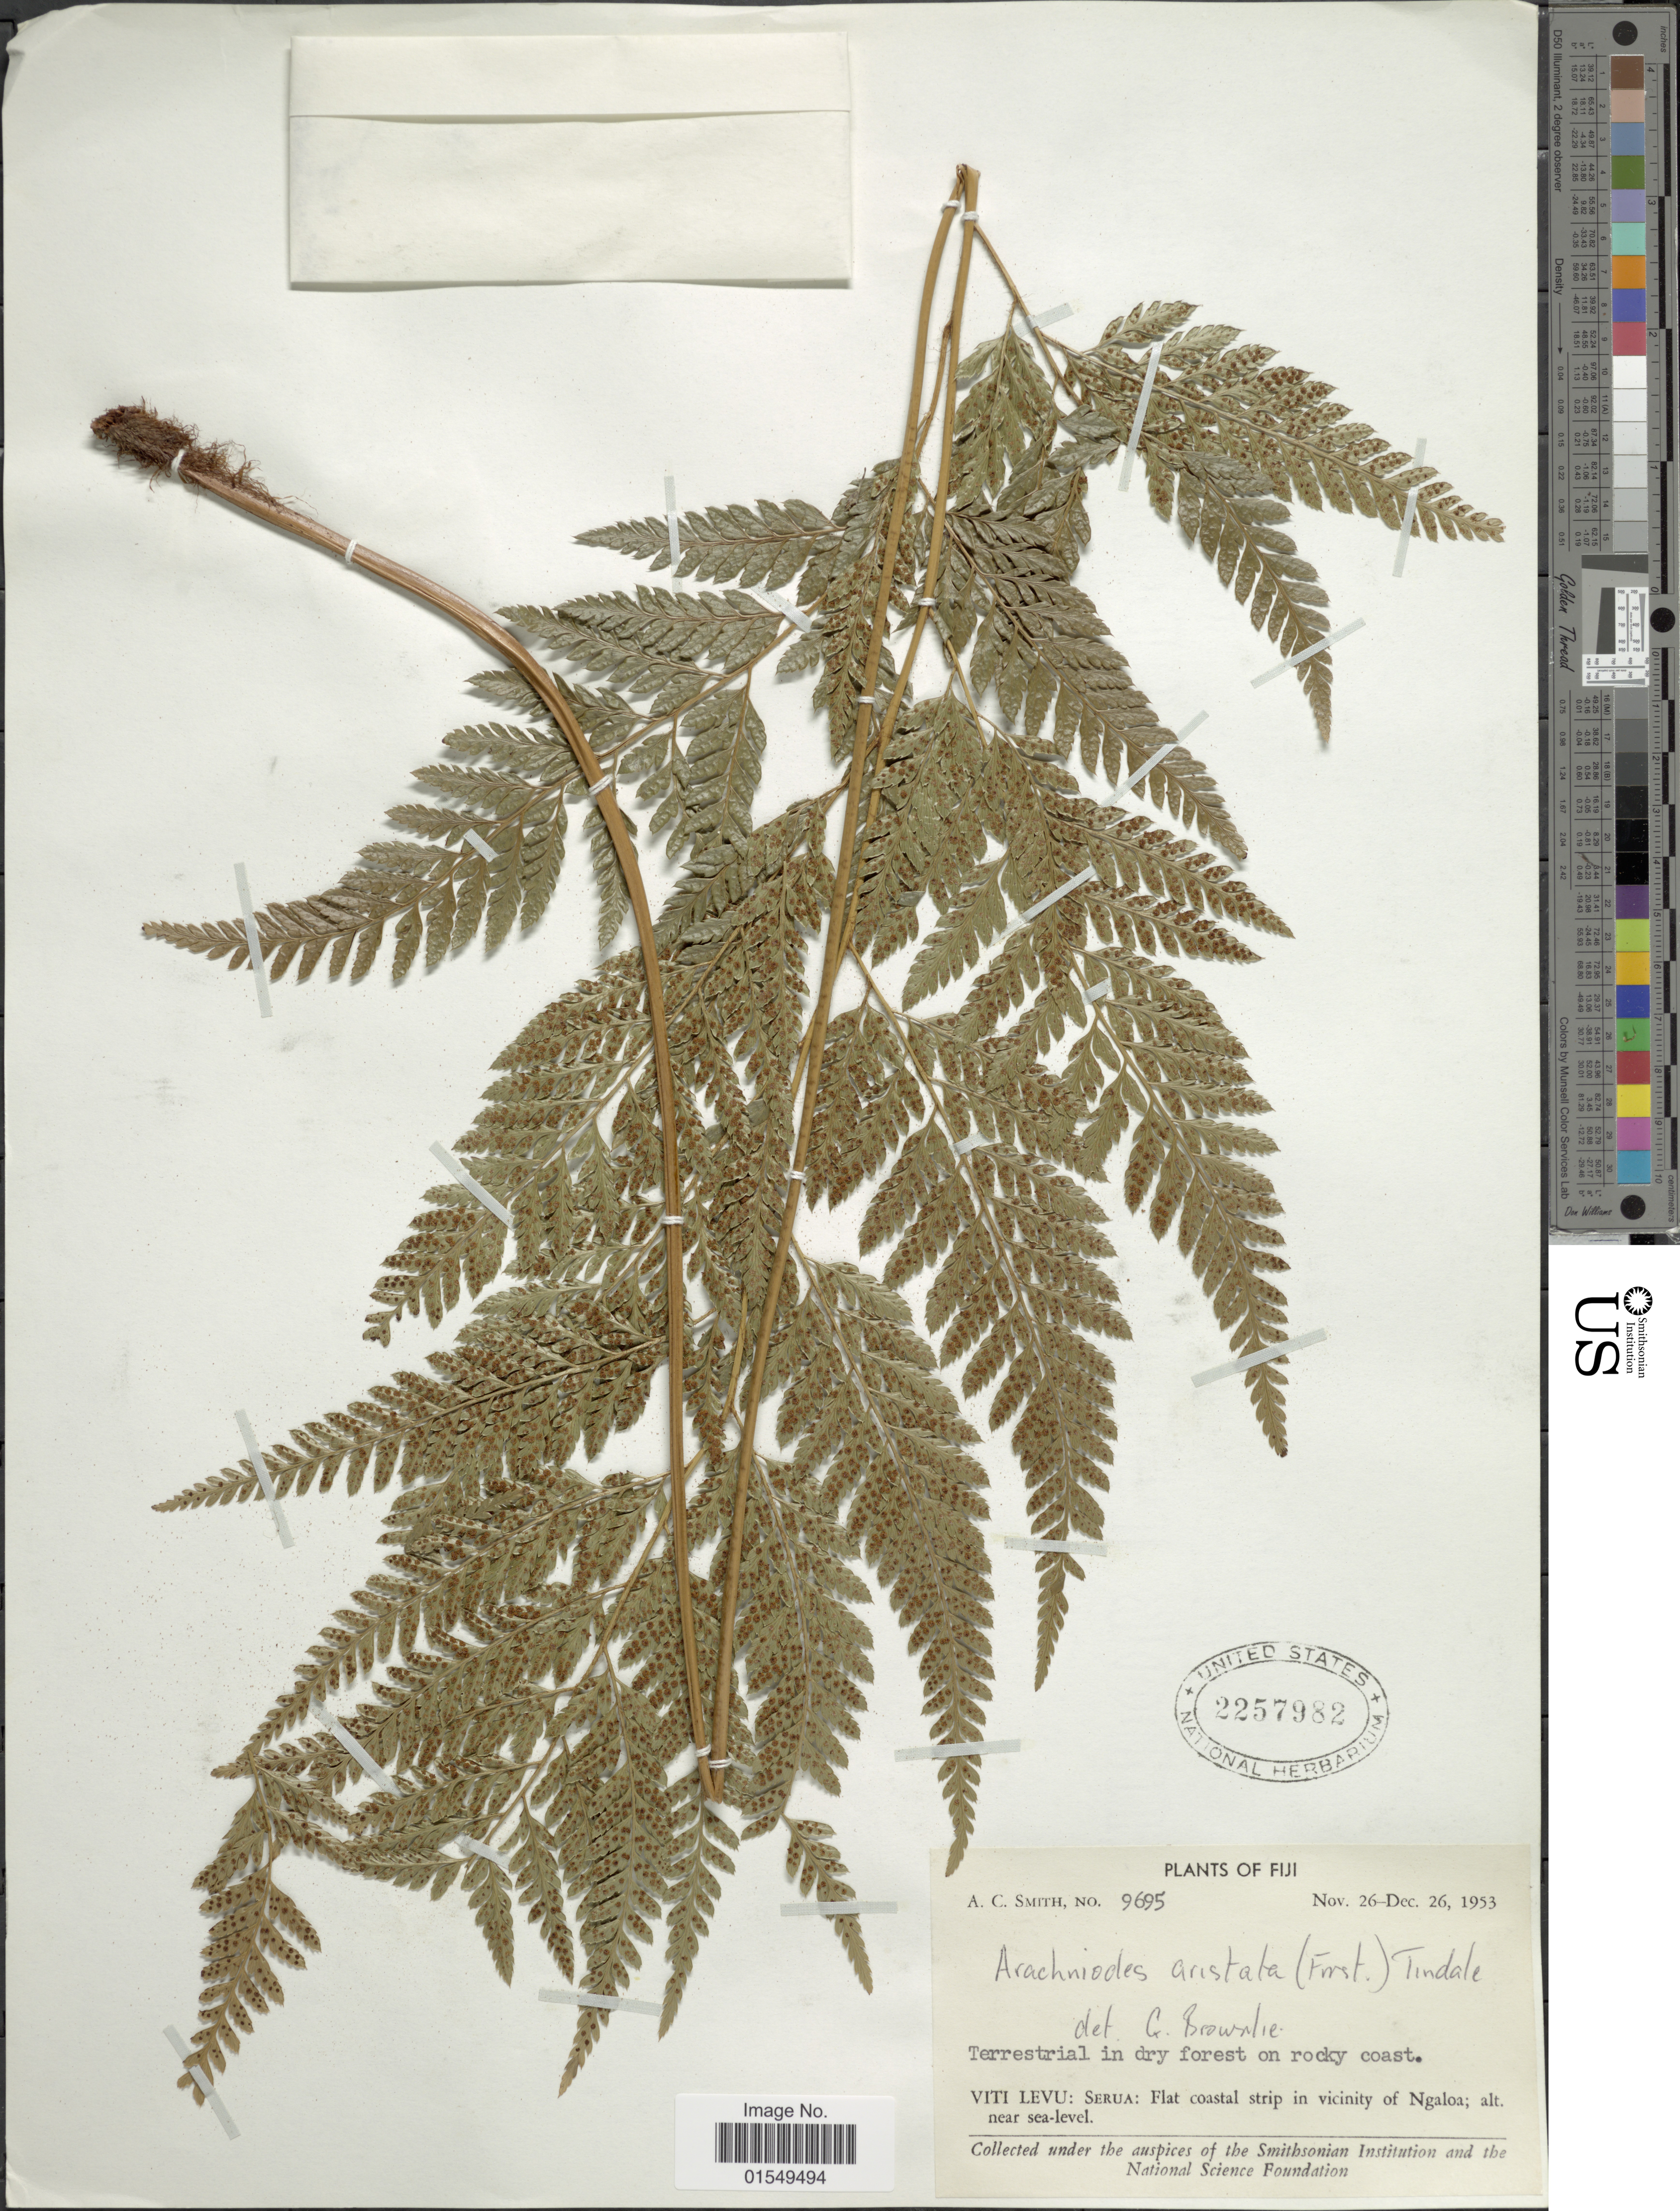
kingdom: Plantae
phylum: Tracheophyta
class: Polypodiopsida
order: Polypodiales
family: Dryopteridaceae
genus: Arachniodes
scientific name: Arachniodes aristata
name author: (G. Forst.) Tindale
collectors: A. C. Smith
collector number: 9695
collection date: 1953-11-26/1953-12-26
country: Fiji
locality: Viti Levu: Serua: Flat coastal strip in vicinity of Ngaloa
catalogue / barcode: US 2257982